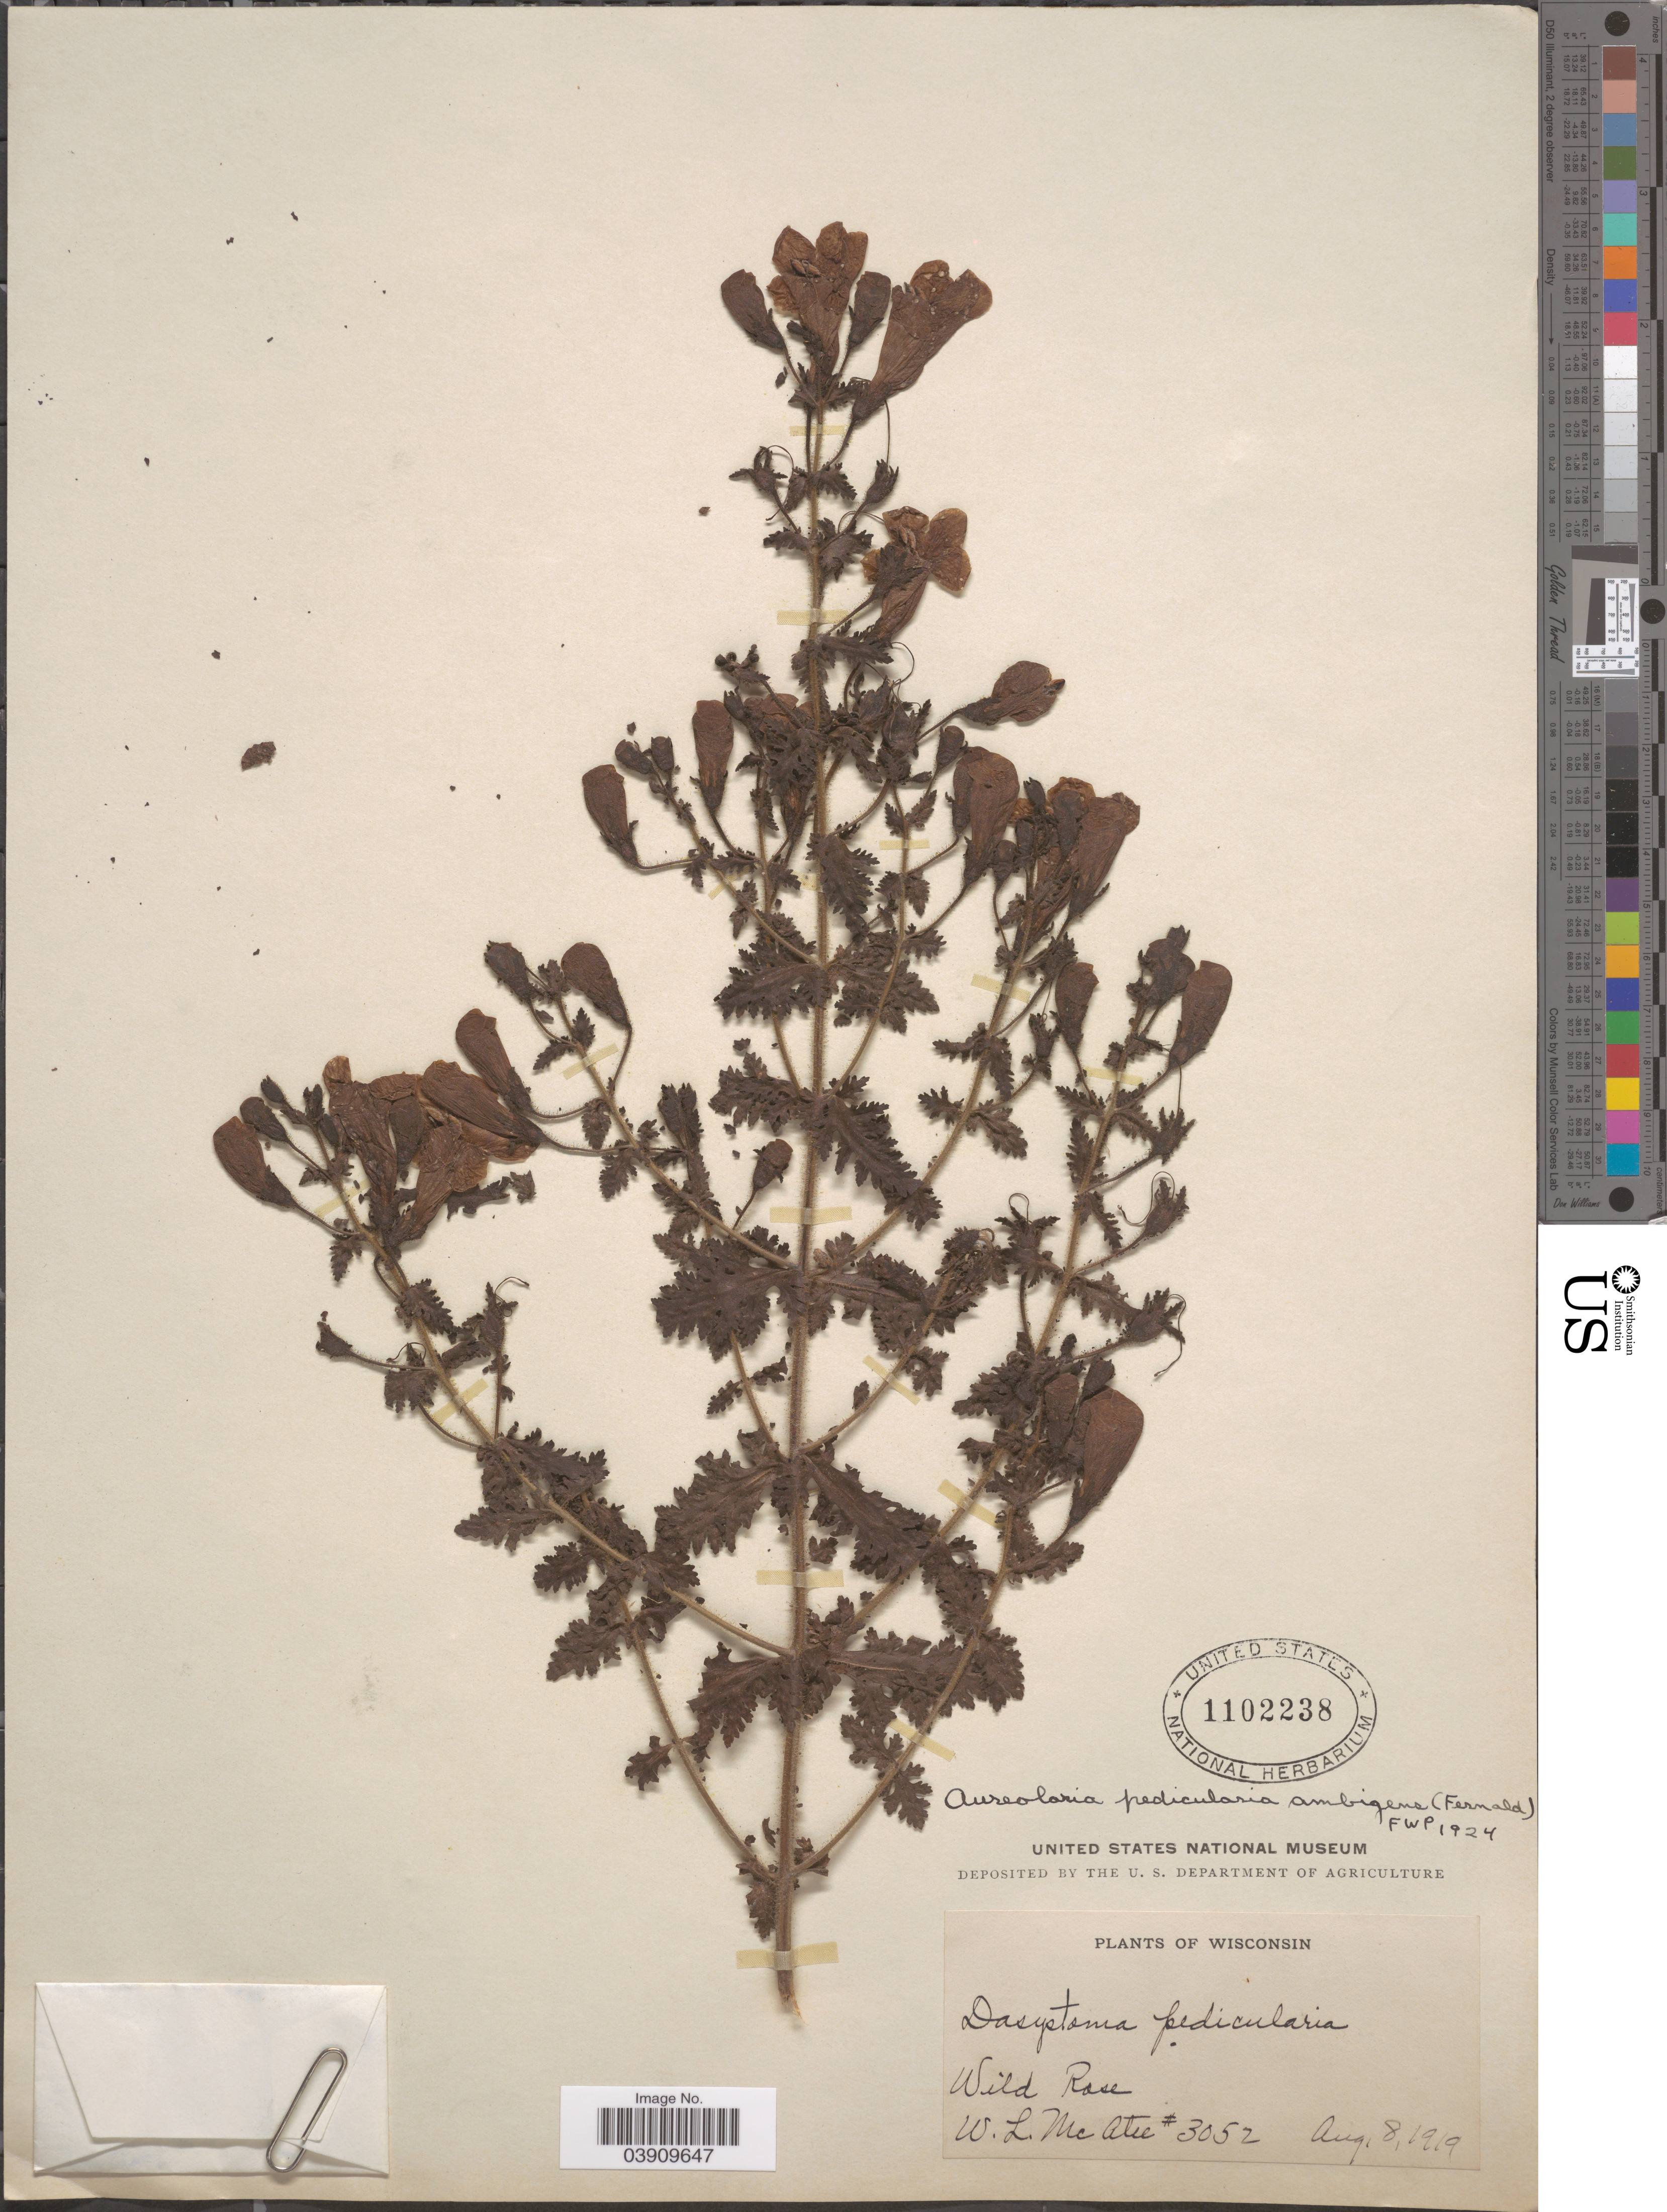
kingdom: Plantae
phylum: Tracheophyta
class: Magnoliopsida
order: Lamiales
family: Orobanchaceae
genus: Aureolaria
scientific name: Aureolaria pedicularia var. ambigens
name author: (Fernald) Farw.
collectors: W. McAtee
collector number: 3052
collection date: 1919-08-08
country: United States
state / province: Wisconsin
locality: Wild Rose.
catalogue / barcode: US 1102238